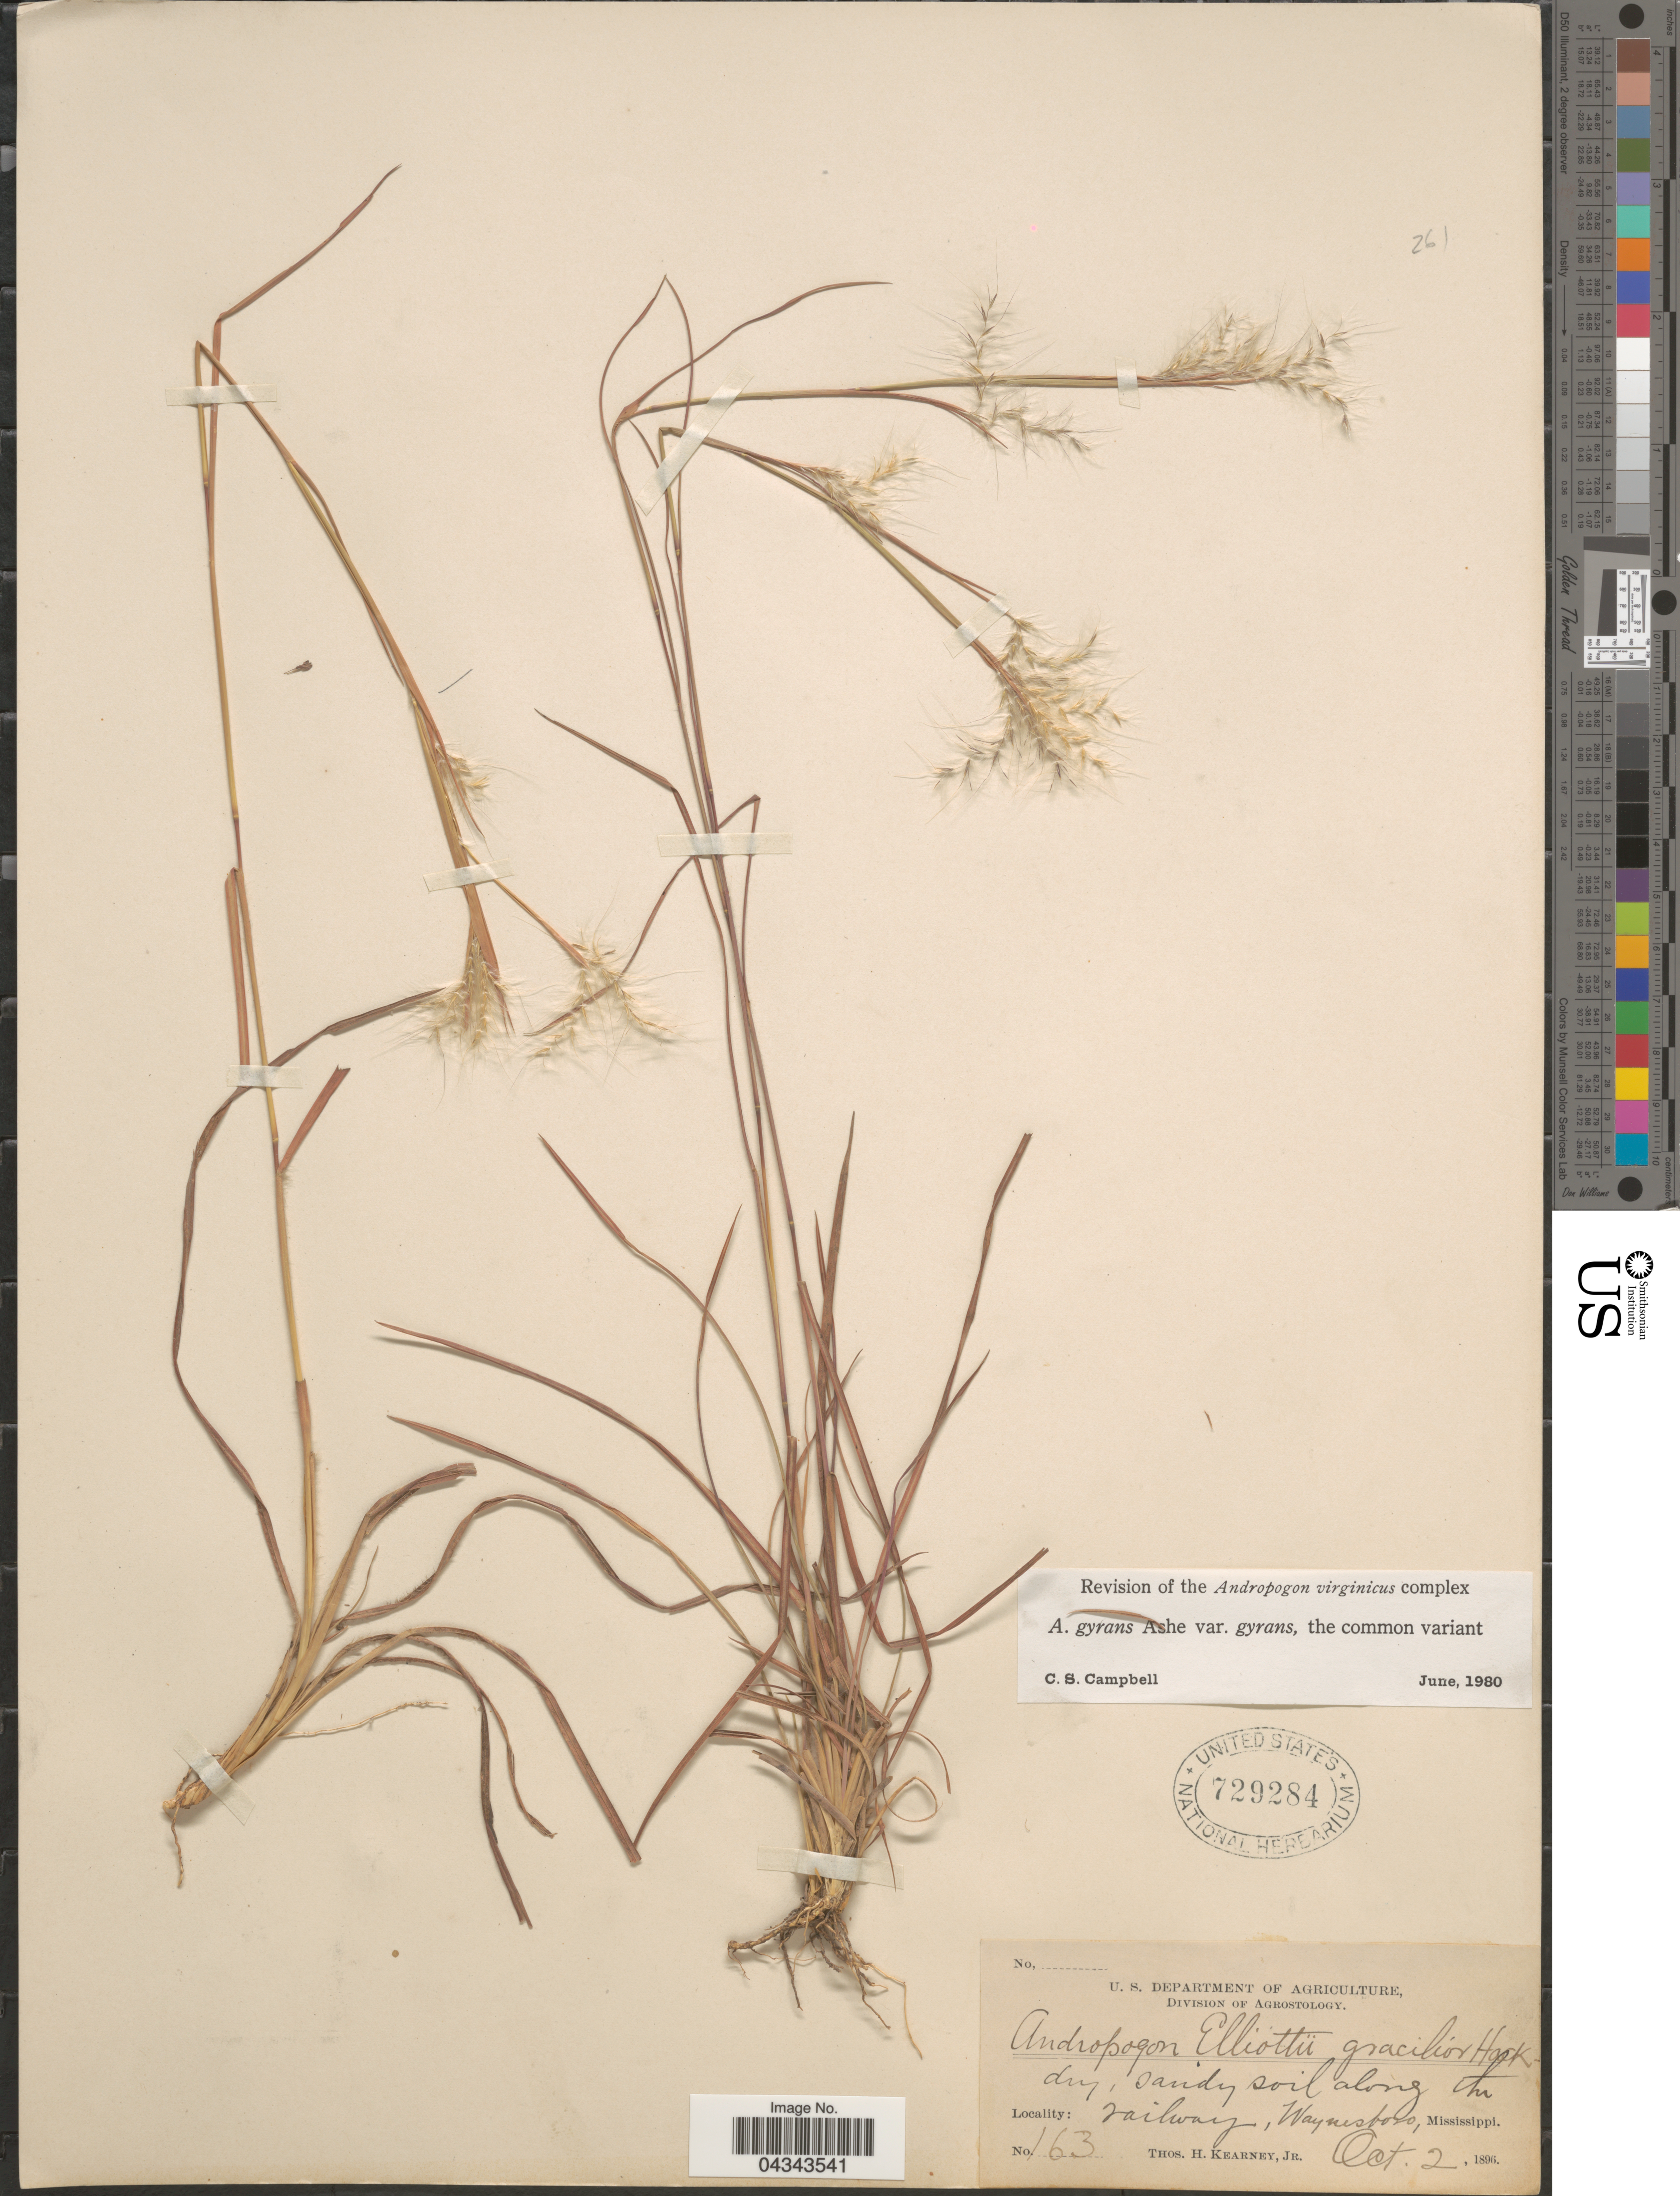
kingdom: Plantae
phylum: Tracheophyta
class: Liliopsida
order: Poales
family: Poaceae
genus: Andropogon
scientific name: Andropogon gyrans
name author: Ashe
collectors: T. H. Kearney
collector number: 163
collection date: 1896-10-02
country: United States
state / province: Mississippi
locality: Dry, sandy soil along the railway, Waynesboro.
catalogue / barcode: US 729284